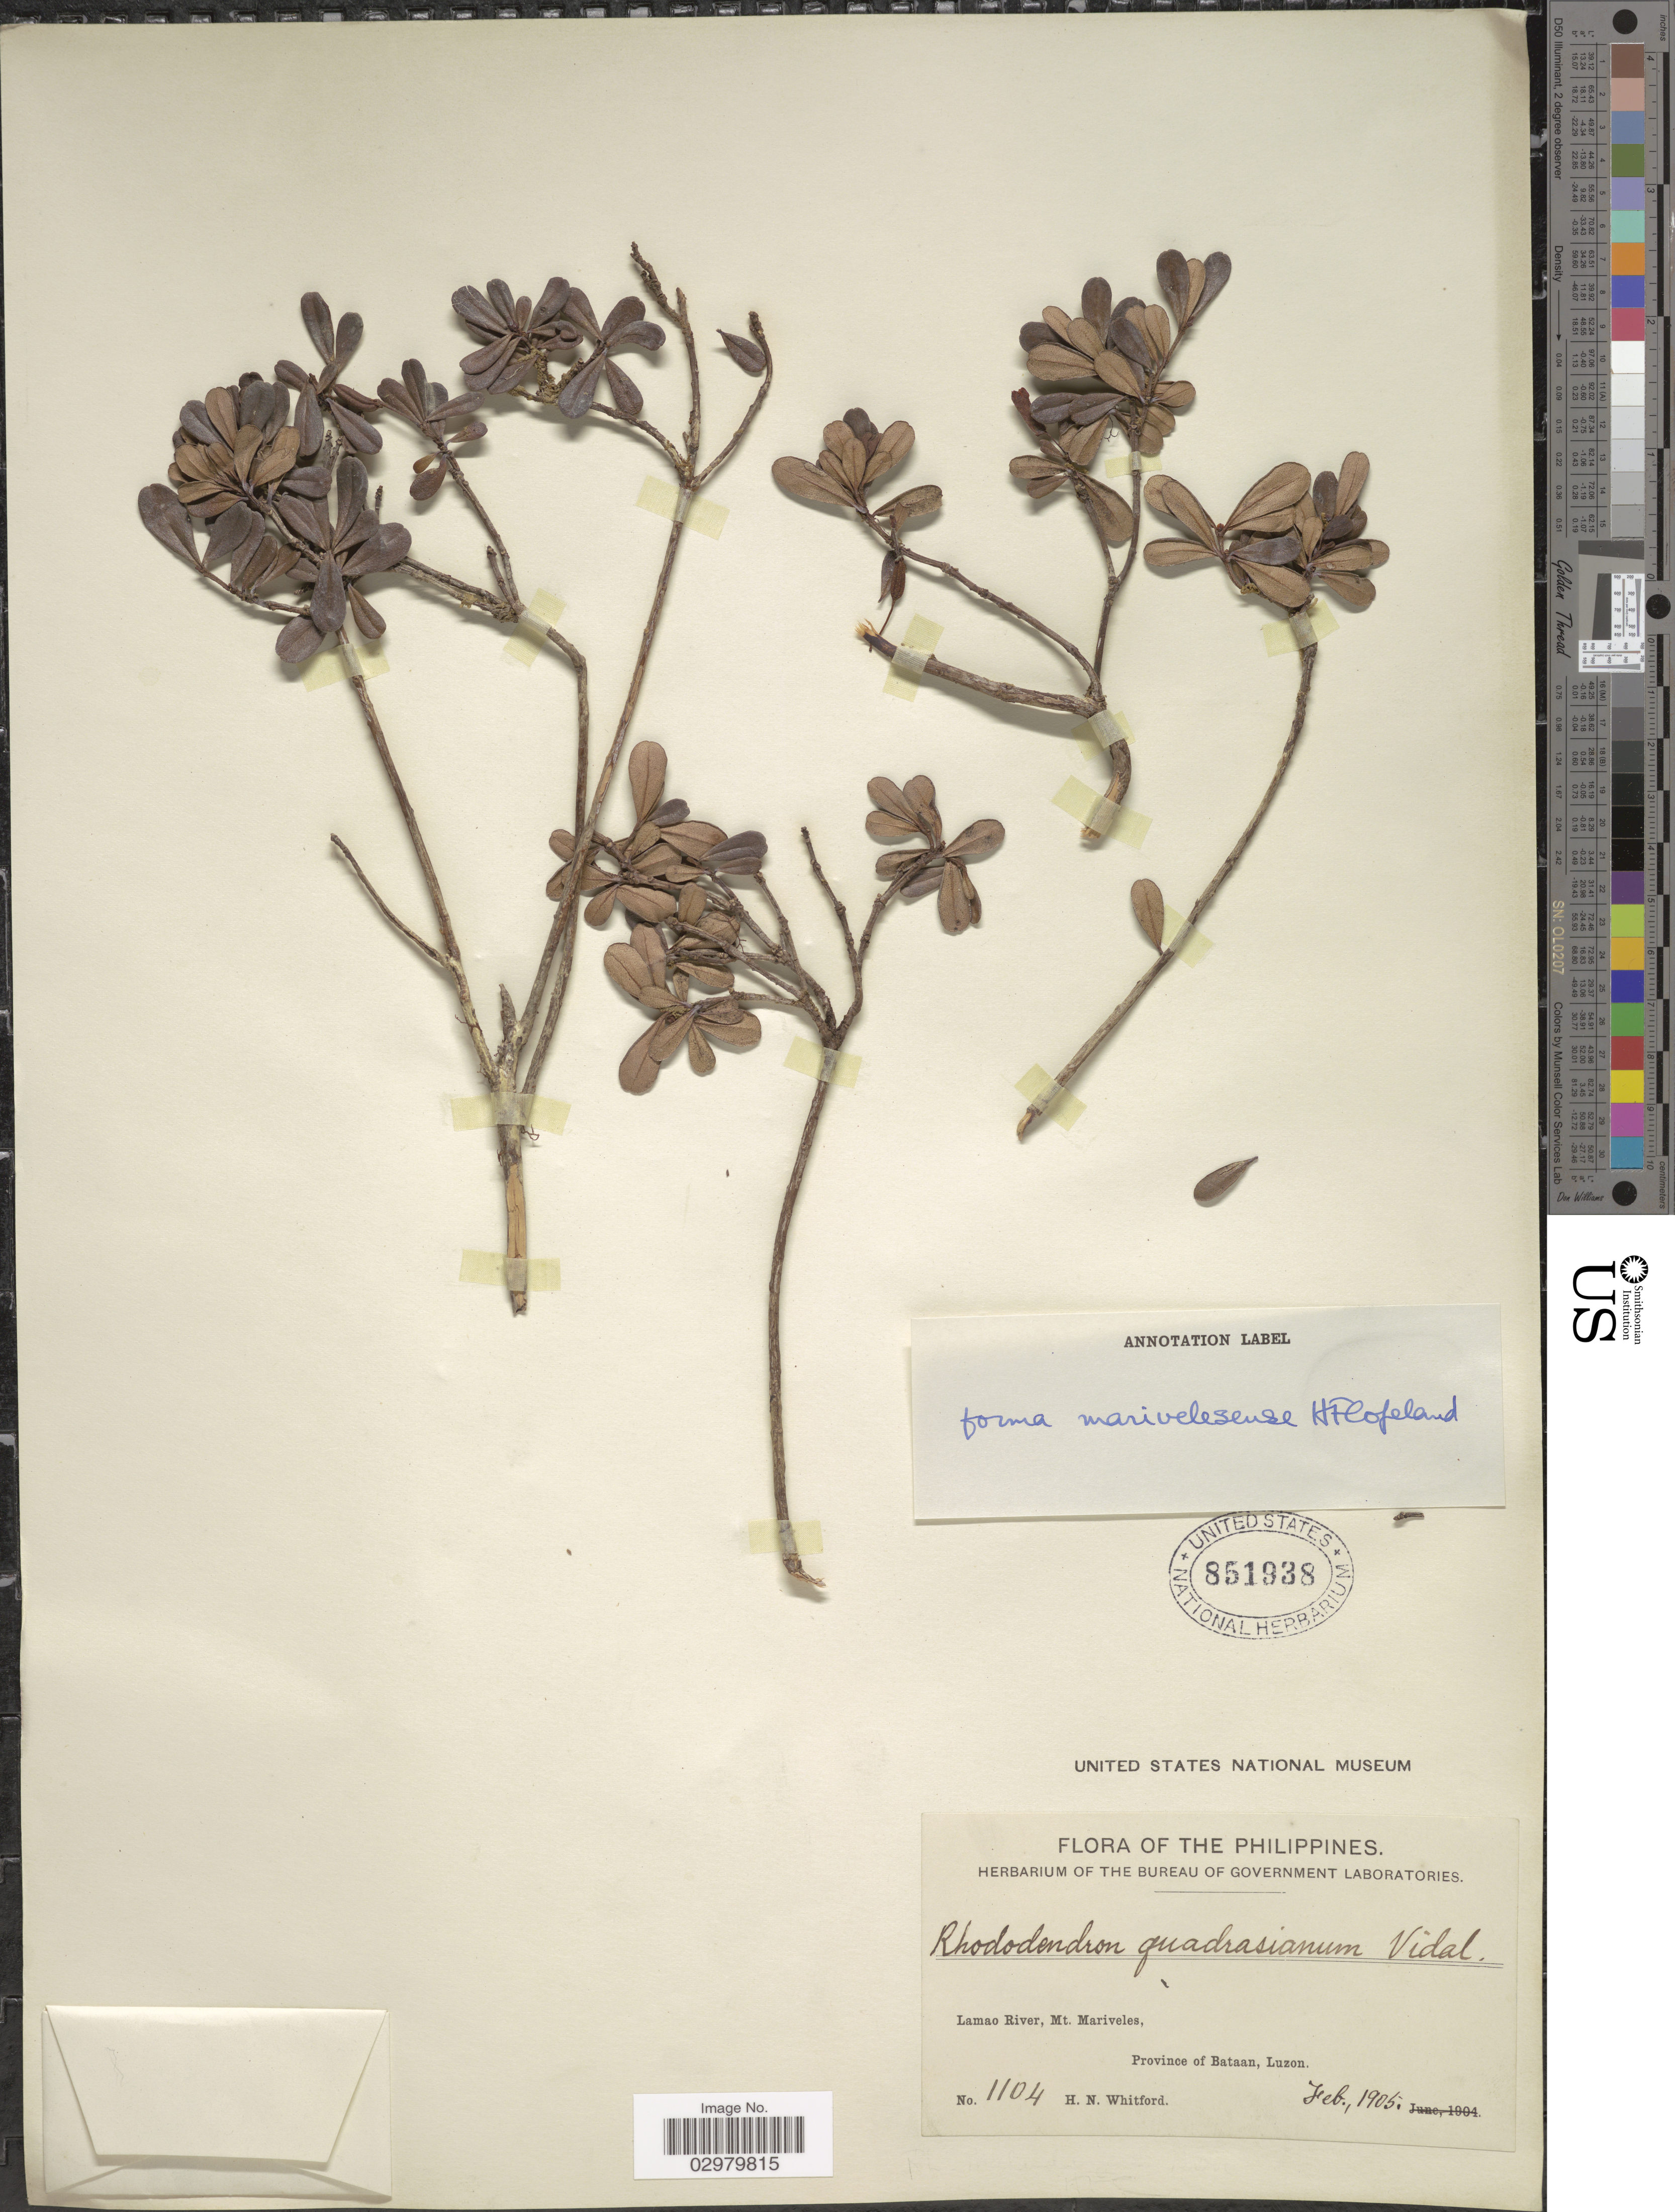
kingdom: Plantae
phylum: Tracheophyta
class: Magnoliopsida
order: Ericales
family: Ericaceae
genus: Rhododendron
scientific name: Rhododendron quadrasianum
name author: Vidal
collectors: H. N. Whitford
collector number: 1104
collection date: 1905-02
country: Philippines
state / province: Central Luzon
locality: Lamao River, Mt. Mariveles, Province of Bataan, Luzon.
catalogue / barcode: US 851938